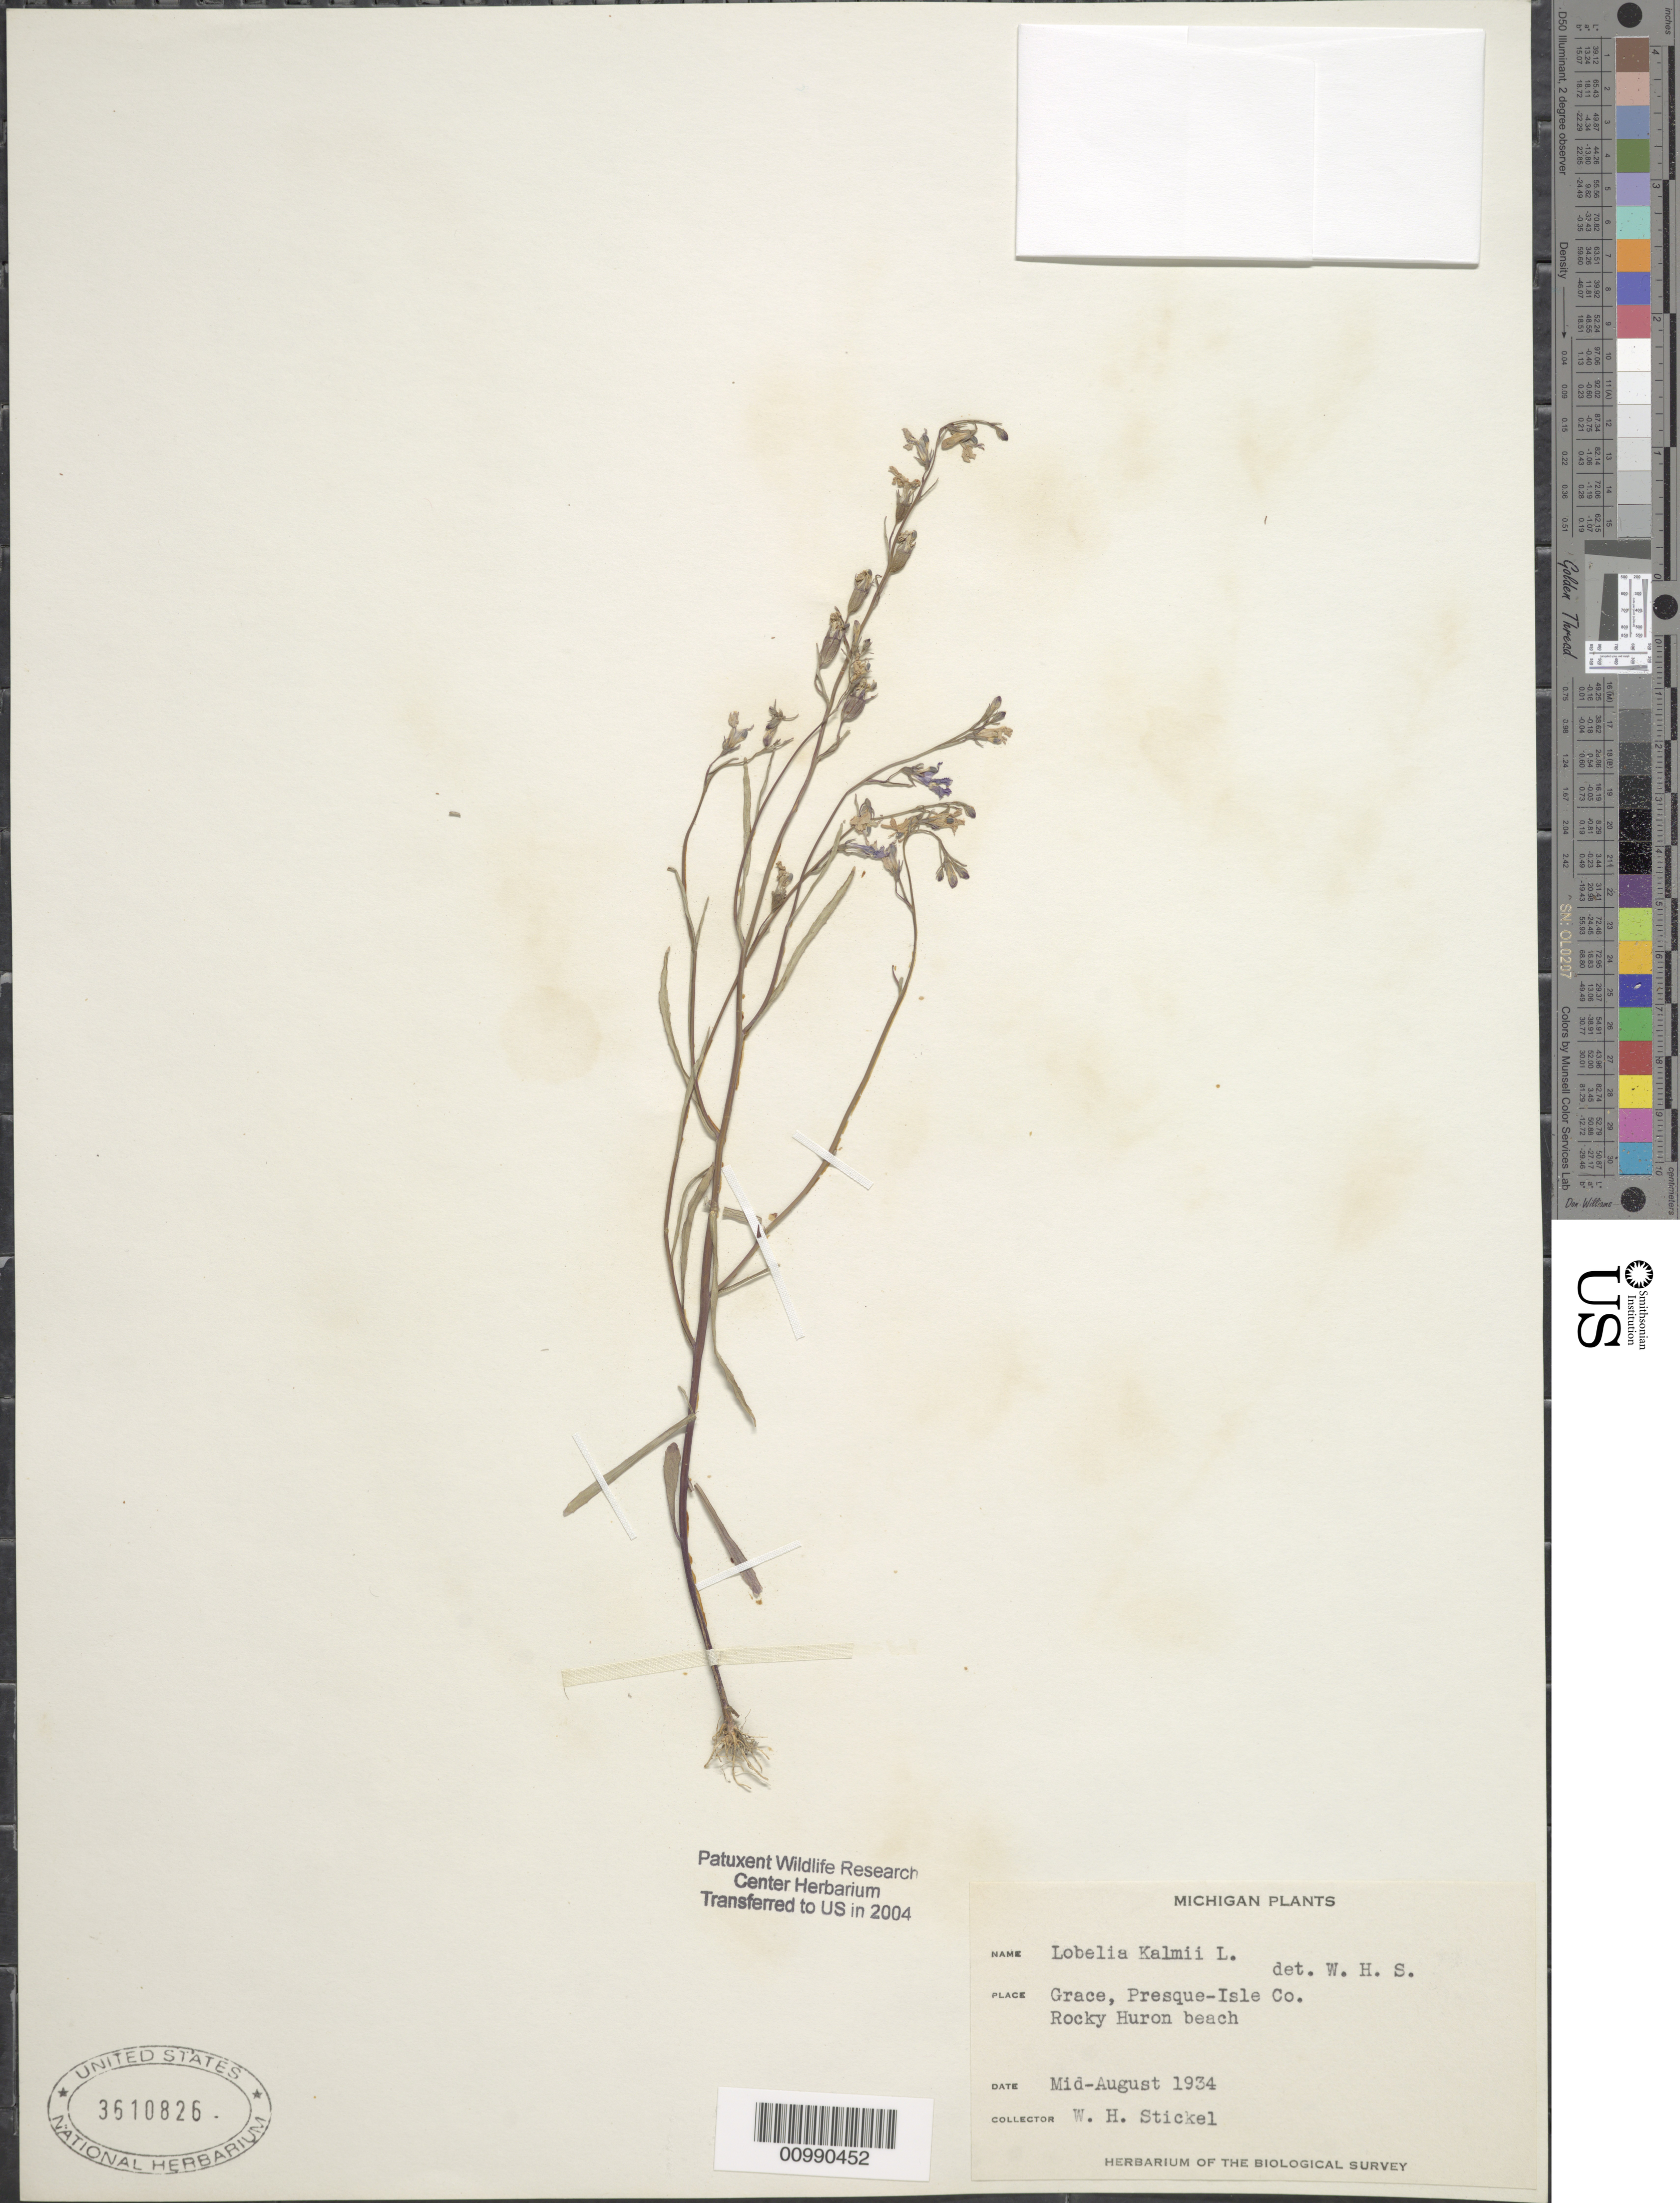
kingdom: Plantae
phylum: Tracheophyta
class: Magnoliopsida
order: Asterales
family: Campanulaceae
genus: Lobelia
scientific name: Lobelia kalmii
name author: L.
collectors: W. Stickel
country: United States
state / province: Michigan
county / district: Presque Isle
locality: Grace, Rocky Huron Beach.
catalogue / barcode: US 3610826